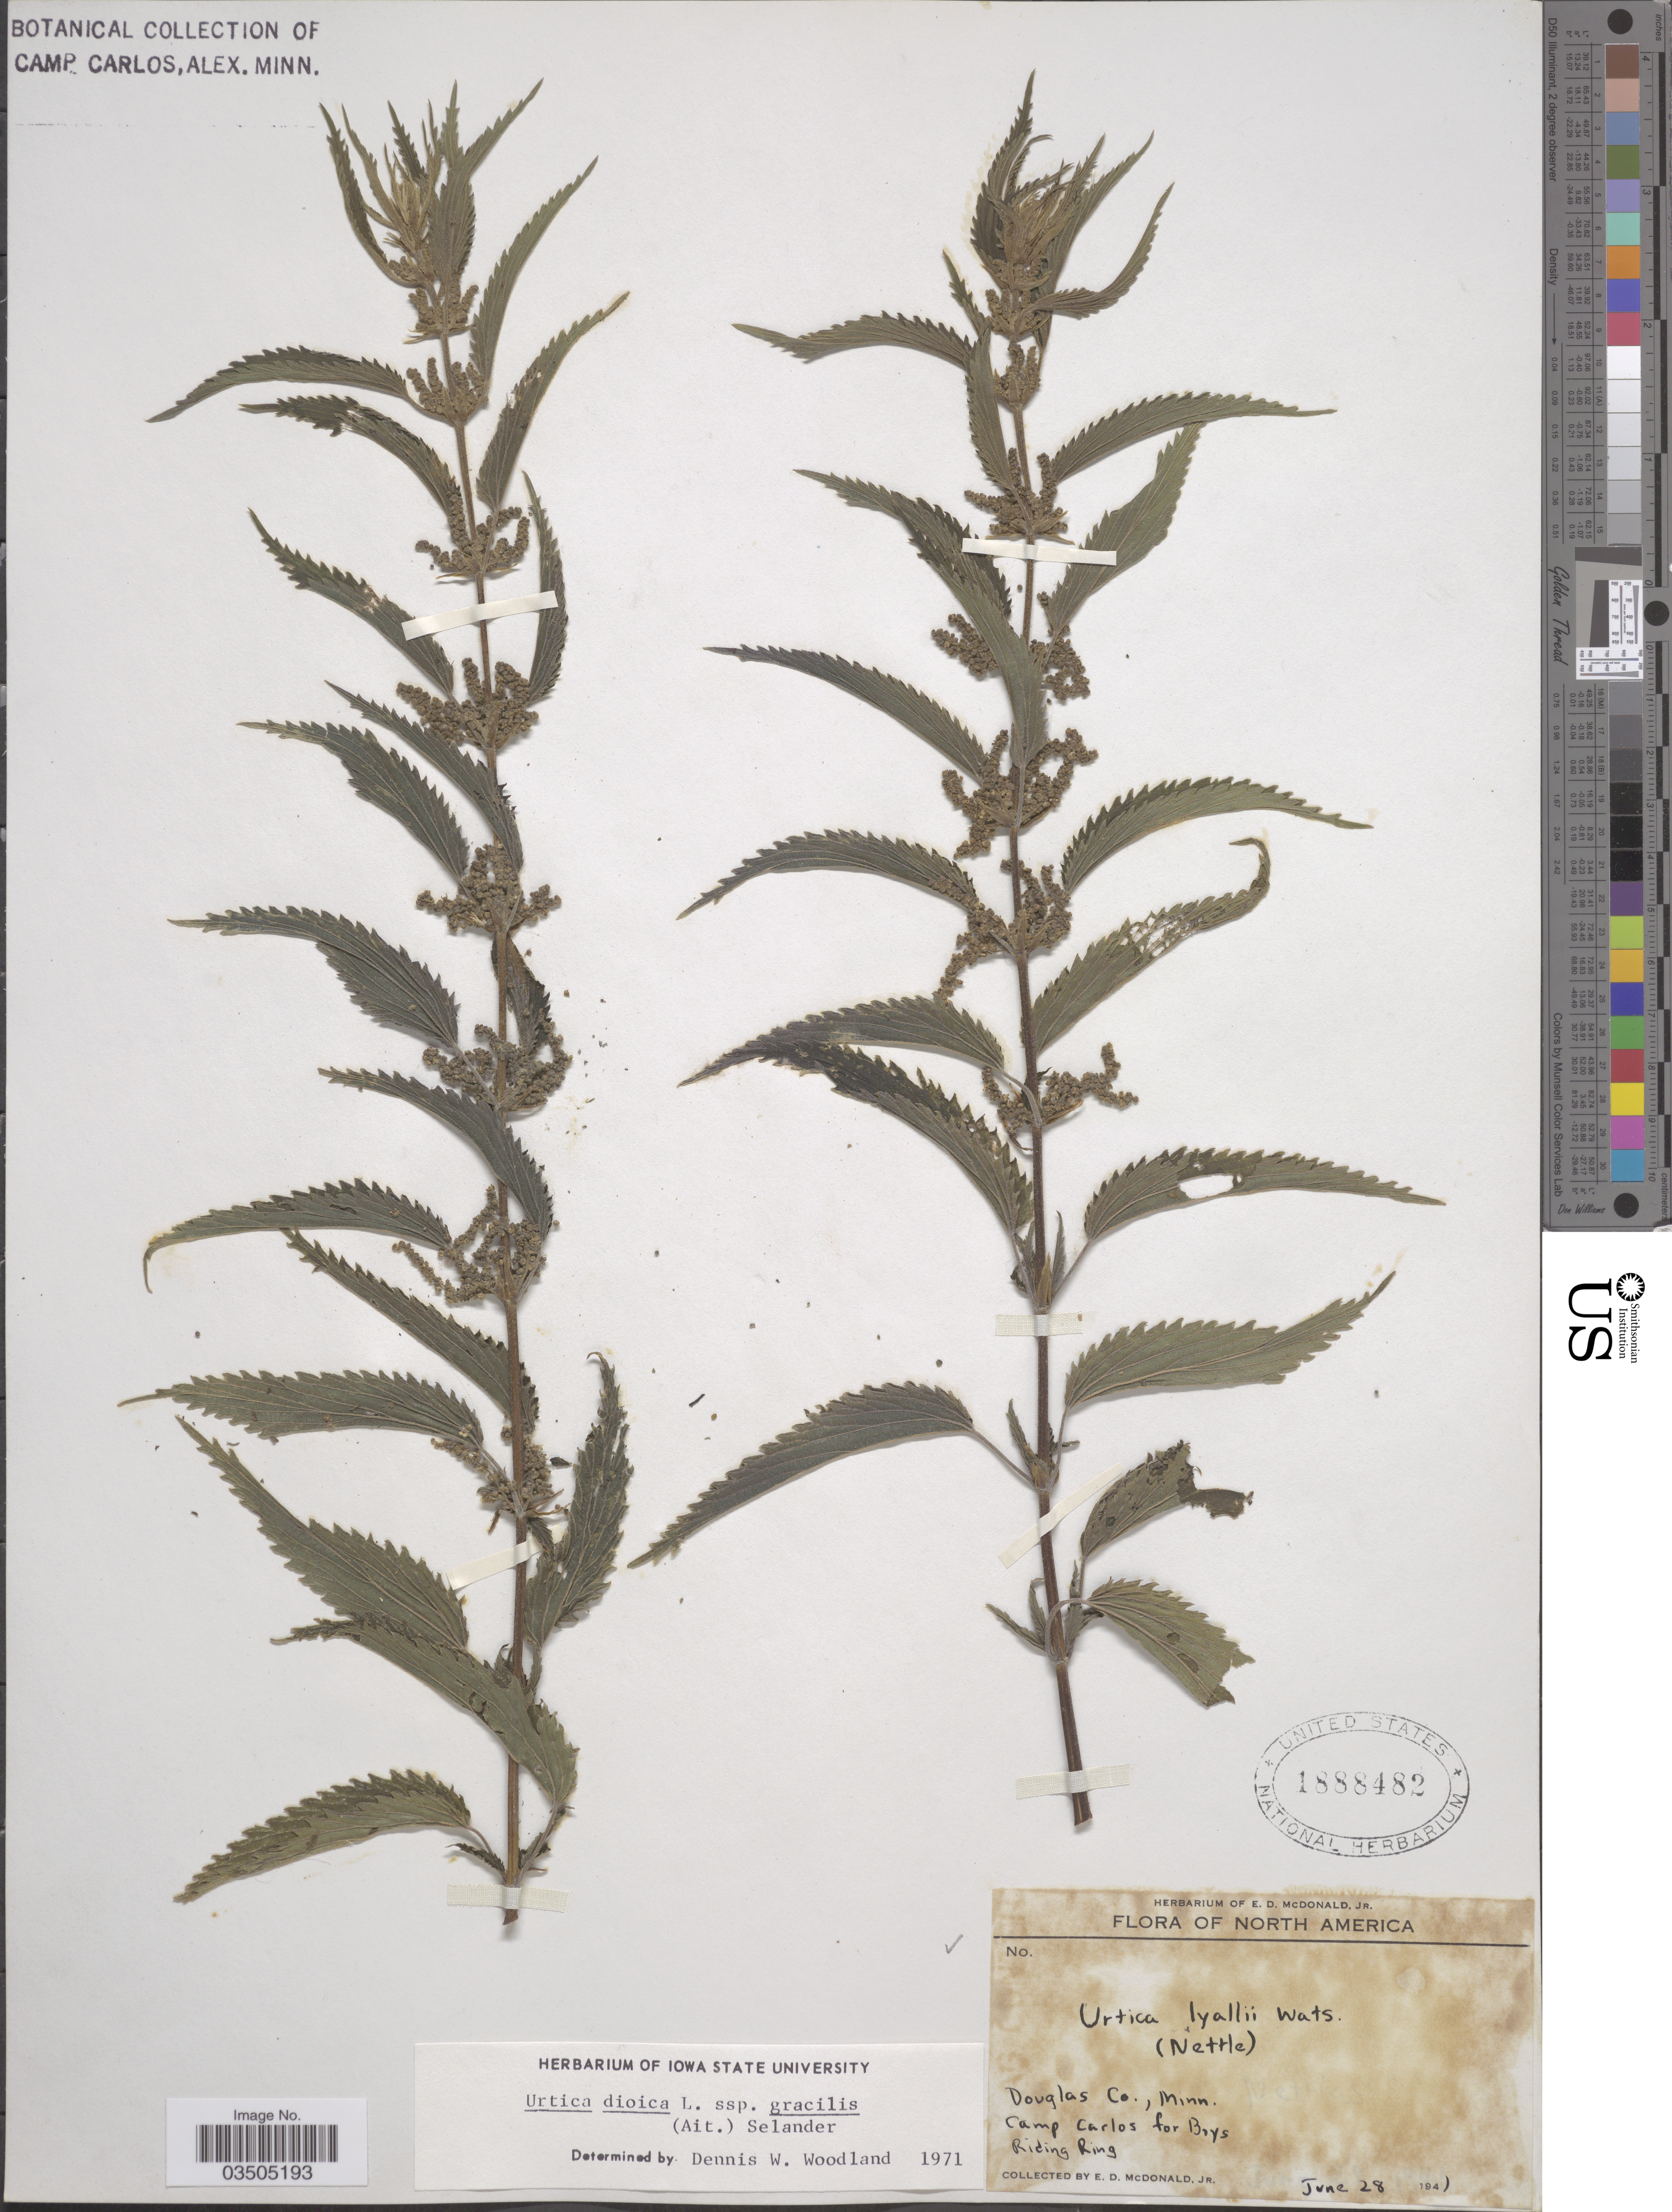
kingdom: Plantae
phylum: Tracheophyta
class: Magnoliopsida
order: Rosales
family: Urticaceae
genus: Urtica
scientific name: Urtica dioica subsp. gracilis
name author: L.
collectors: E. D. McDonald Jr.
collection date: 1941-06-28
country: United States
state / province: Minnesota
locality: Douglas Co. Camp Carlos for Boys Riding Ring.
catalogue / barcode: US 1888482